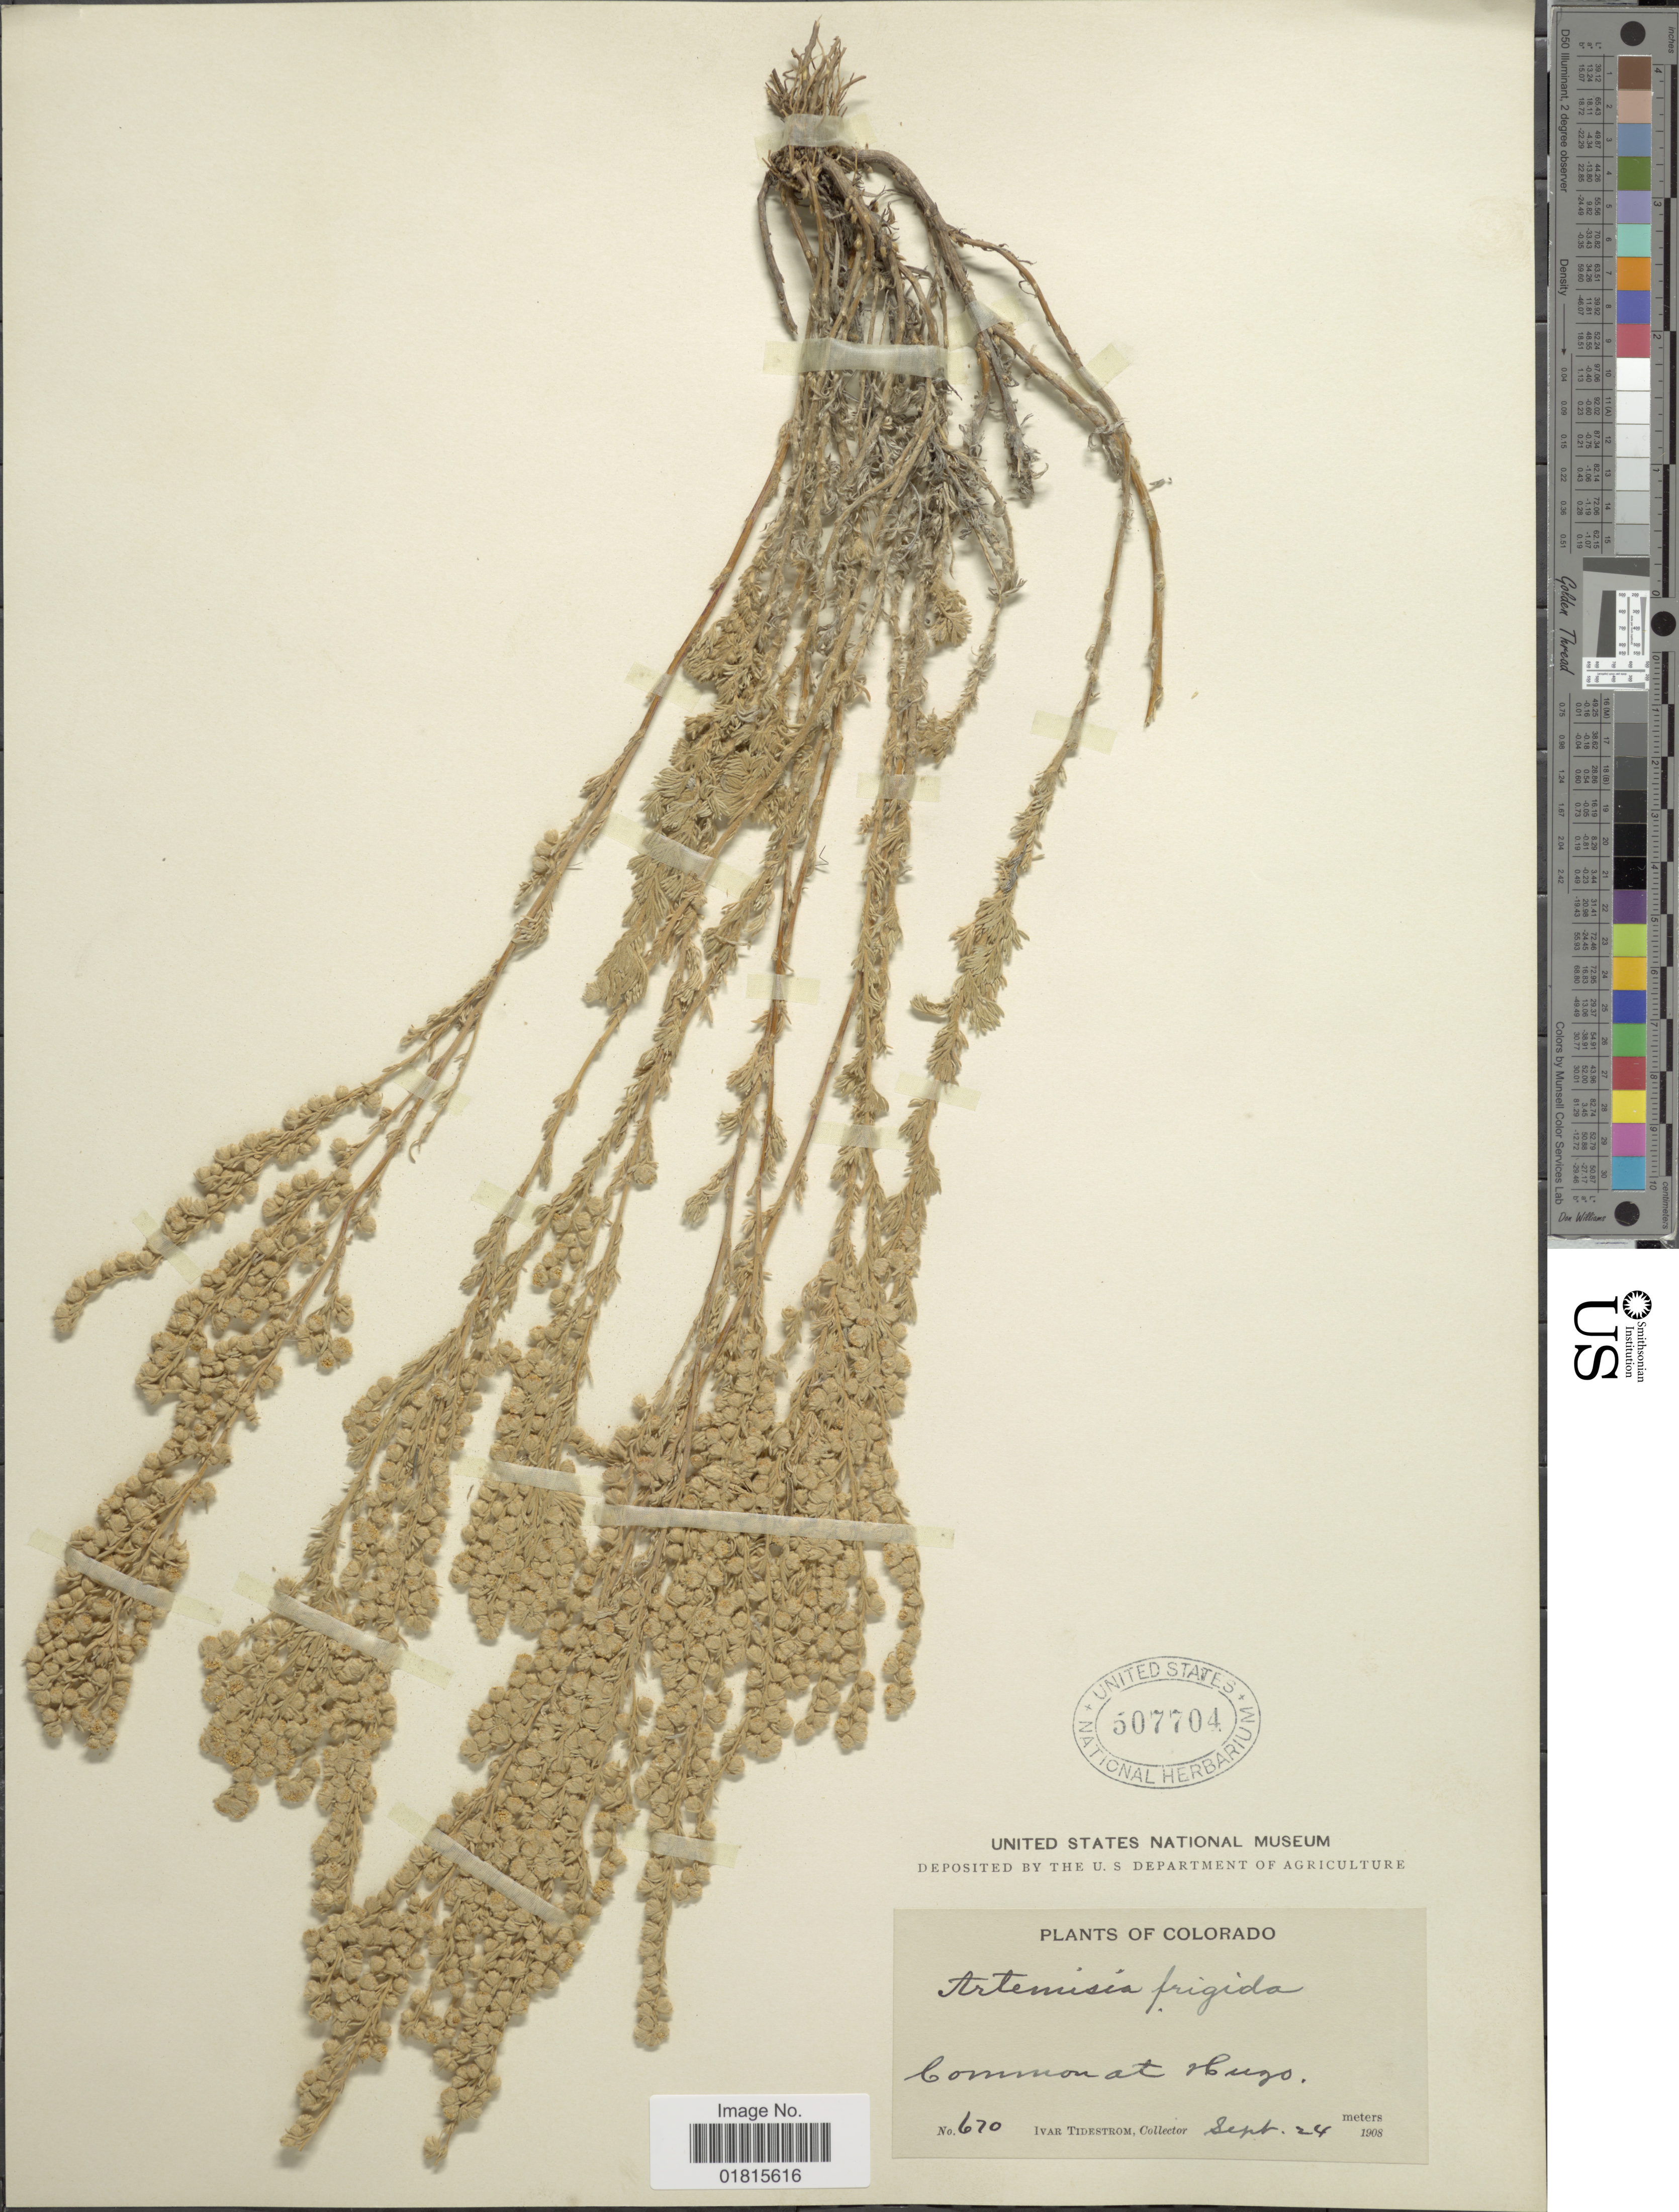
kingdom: Plantae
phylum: Tracheophyta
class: Magnoliopsida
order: Asterales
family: Asteraceae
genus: Artemisia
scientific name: Artemisia frigida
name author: Willd.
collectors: I. F. Tidestrom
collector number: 670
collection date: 1908-09-24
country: United States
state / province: Colorado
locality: Common at Hugo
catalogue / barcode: US 507704